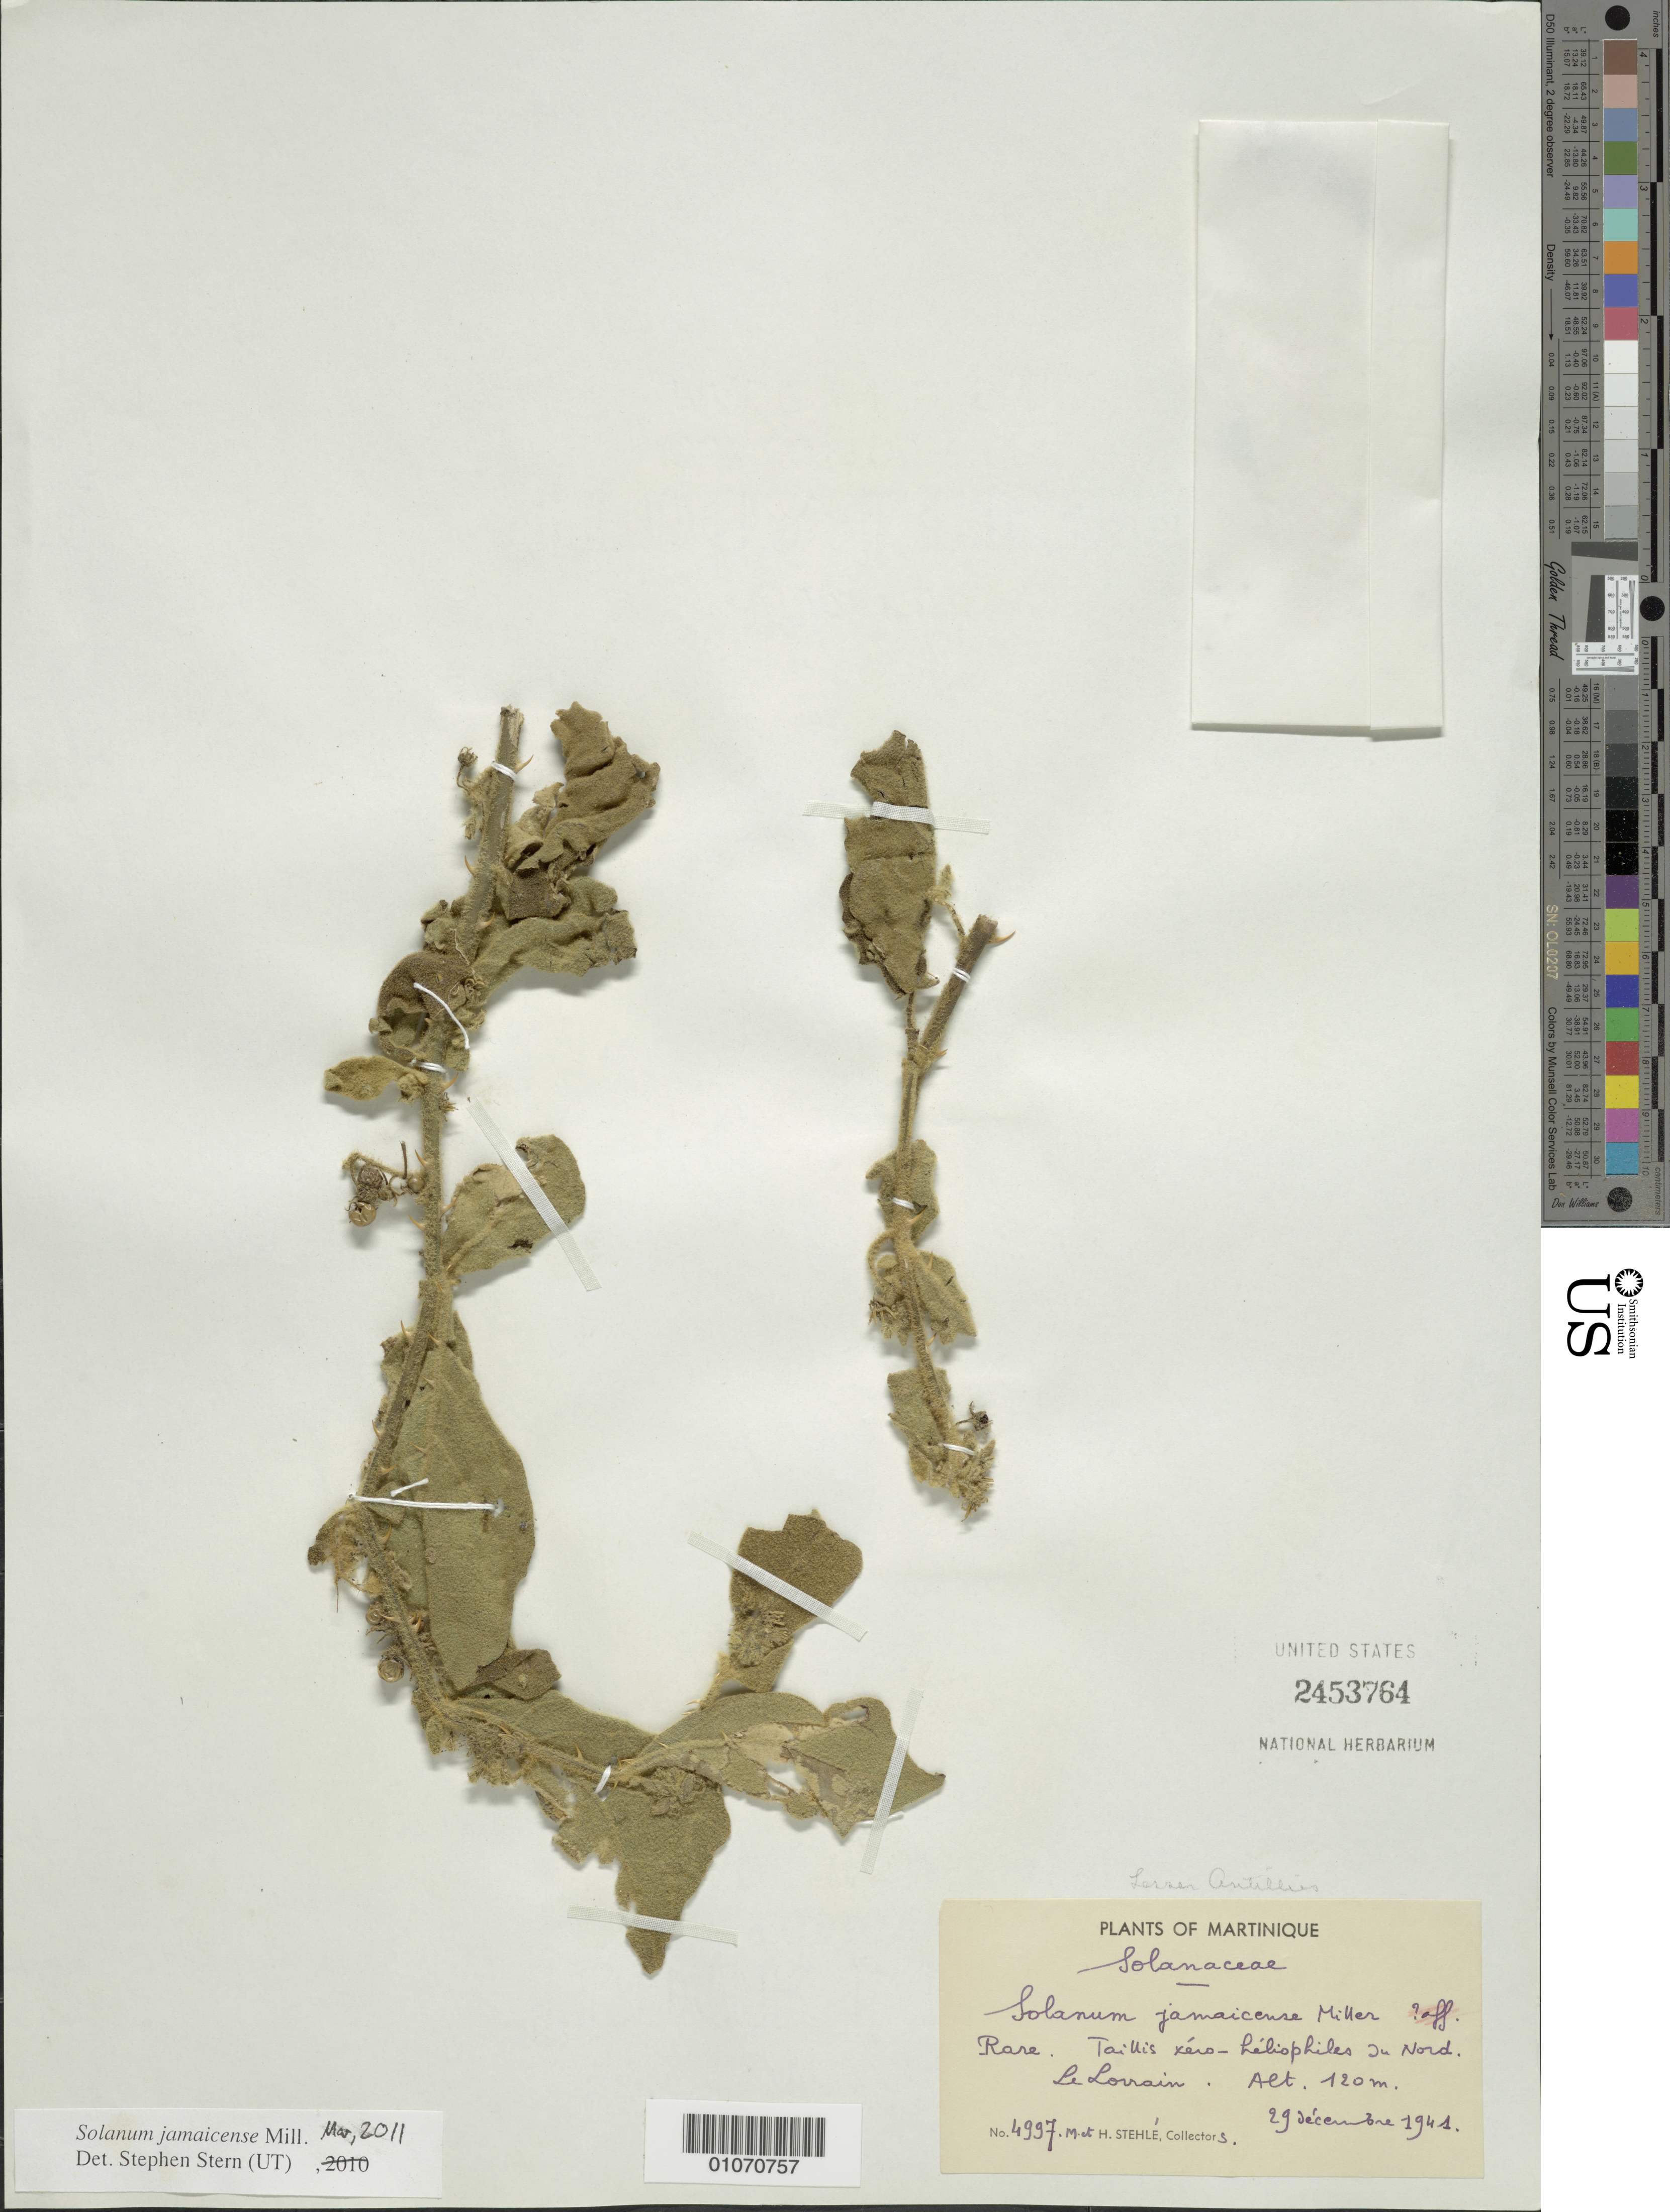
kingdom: Plantae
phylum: Tracheophyta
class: Magnoliopsida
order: Solanales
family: Solanaceae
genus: Solanum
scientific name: Solanum jamaicense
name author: Mill.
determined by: Stern, S. R., (UT)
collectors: H. Stehlé & M. Stehlé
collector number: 4997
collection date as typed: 29 Dec 1941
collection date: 1941-12-29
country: Martinique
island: Martinique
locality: Le Lorrain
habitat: Taillis xéro-héliophile du nord. Rare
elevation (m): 120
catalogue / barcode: US 2453764